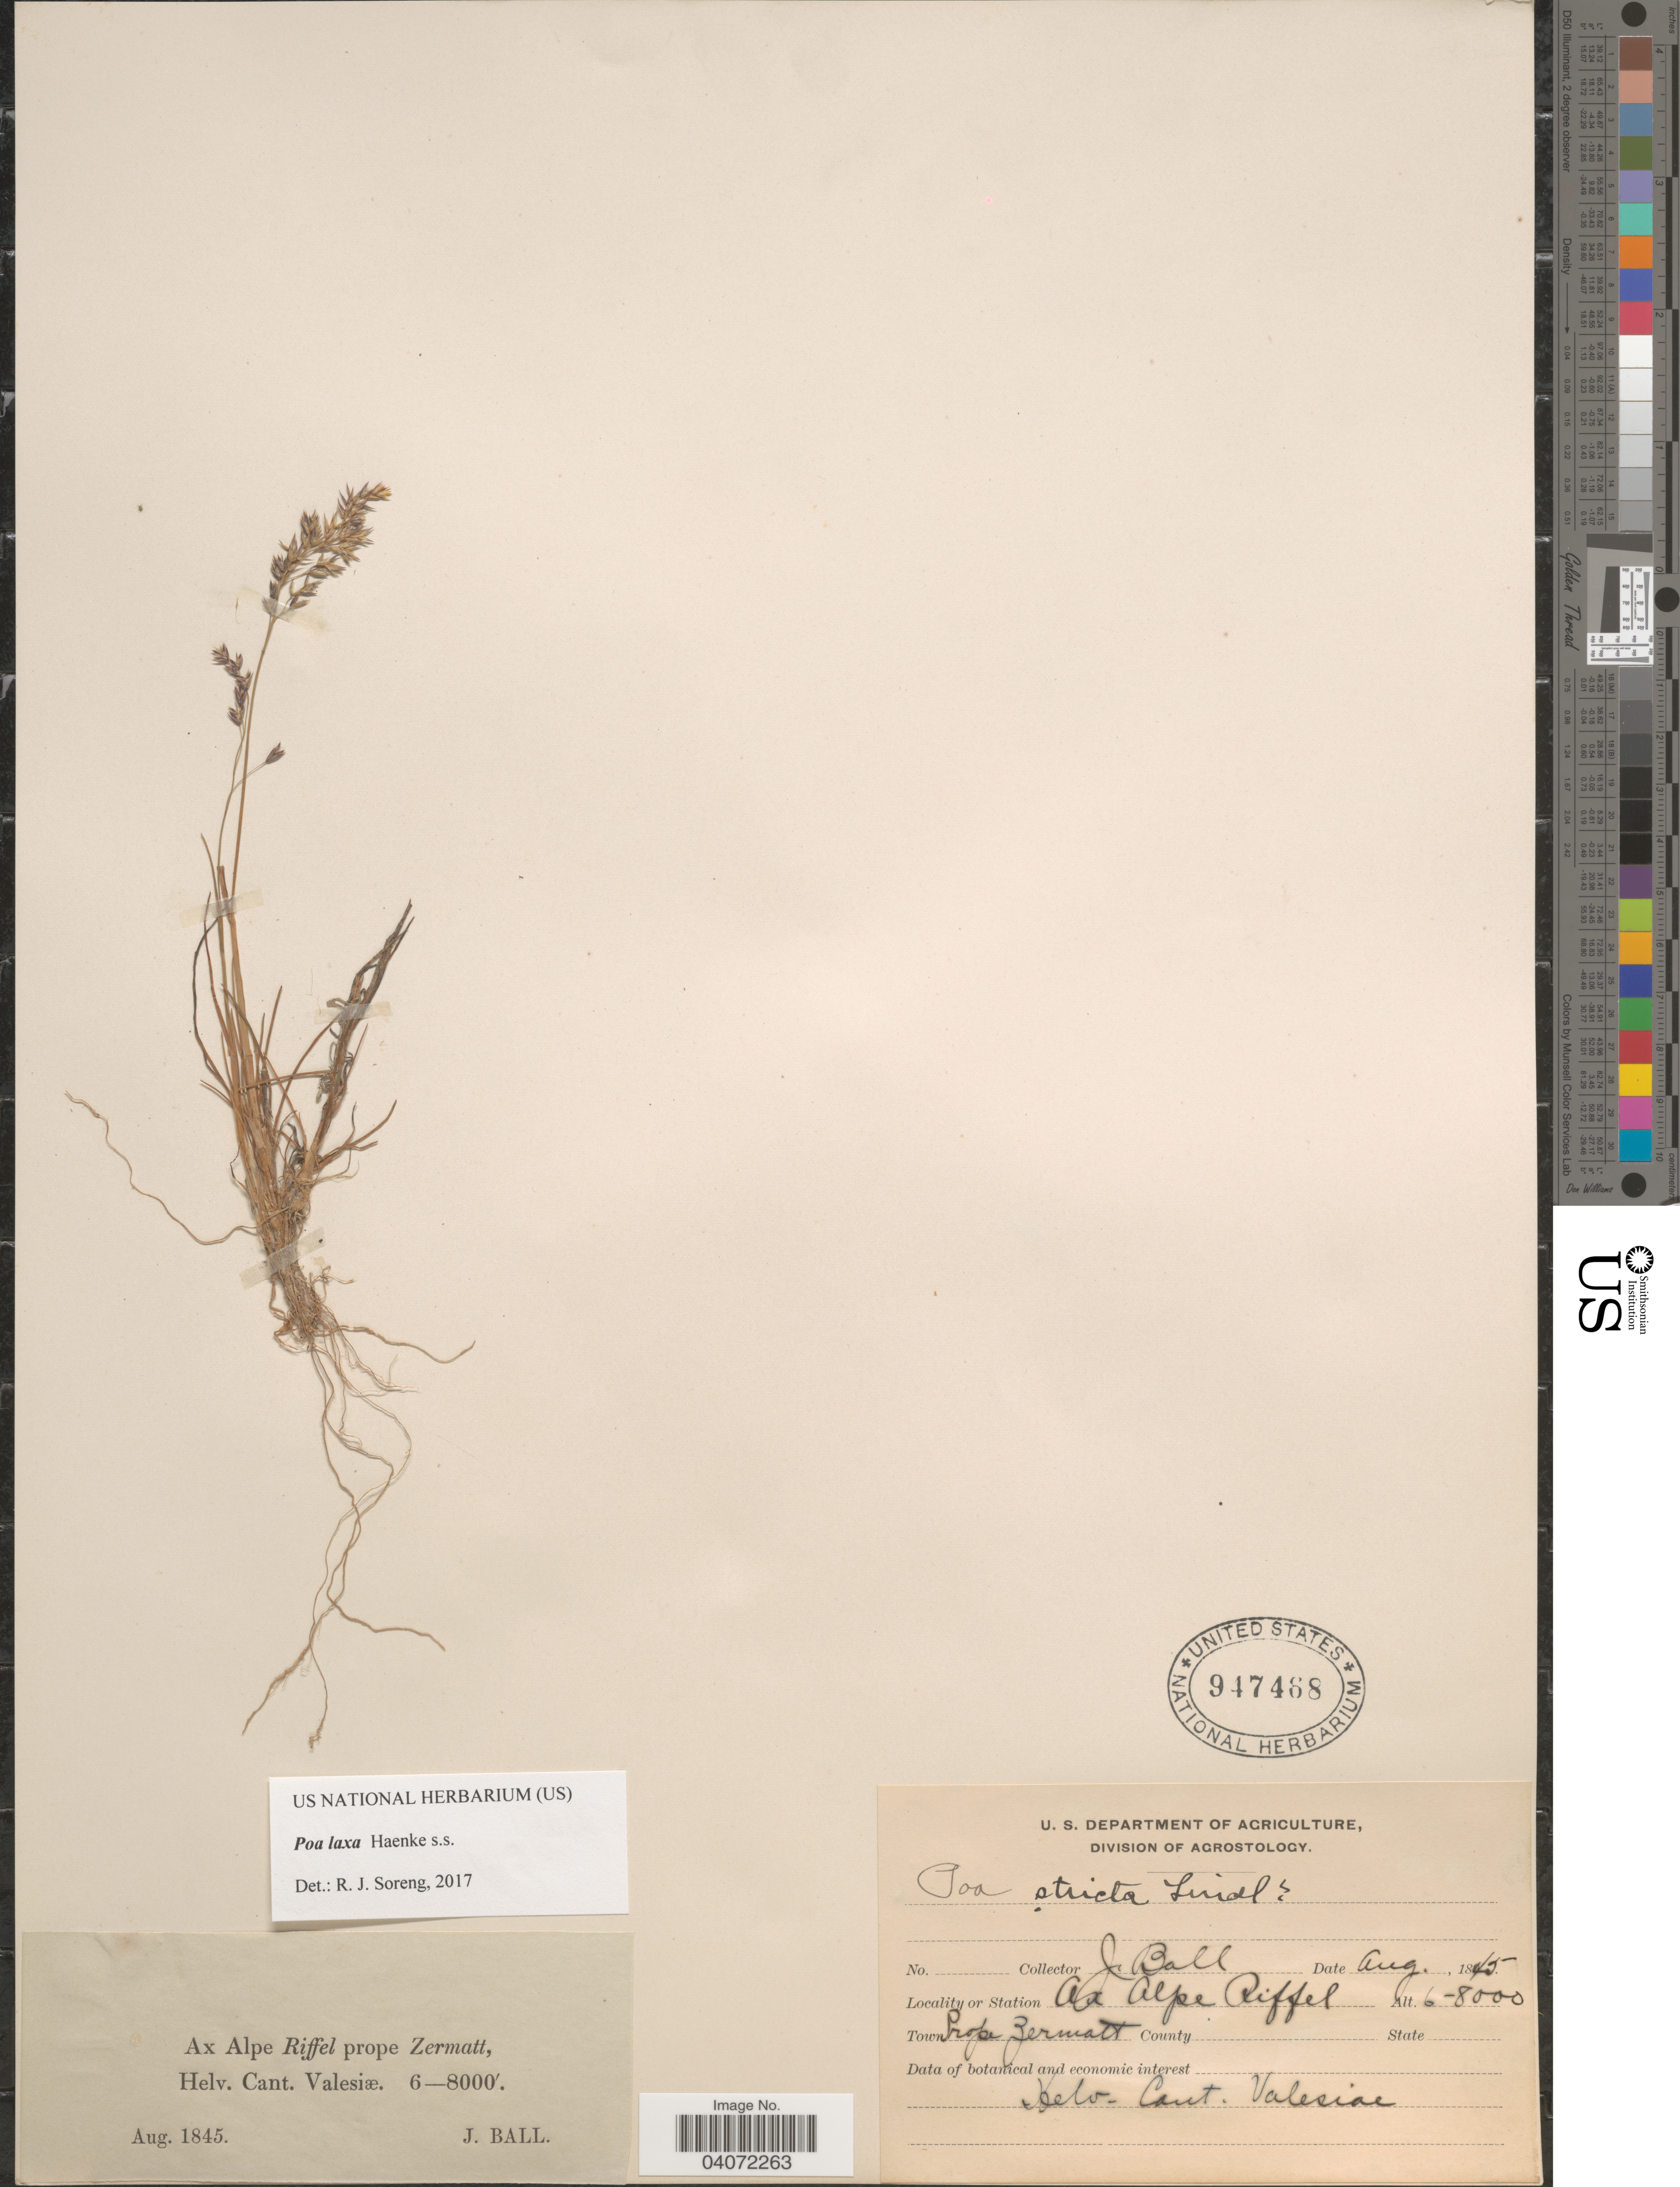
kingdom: Plantae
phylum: Tracheophyta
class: Liliopsida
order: Poales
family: Poaceae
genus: Poa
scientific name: Poa laxa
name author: Haenke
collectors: J. Ball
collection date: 1845-08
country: Switzerland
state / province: Valais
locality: Ax Alpe Riffel prope Zermatt, Helv. Cant. Valesiæ. Town Prope Zermatt. Helv. Cant. Valesiae.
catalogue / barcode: US 947468